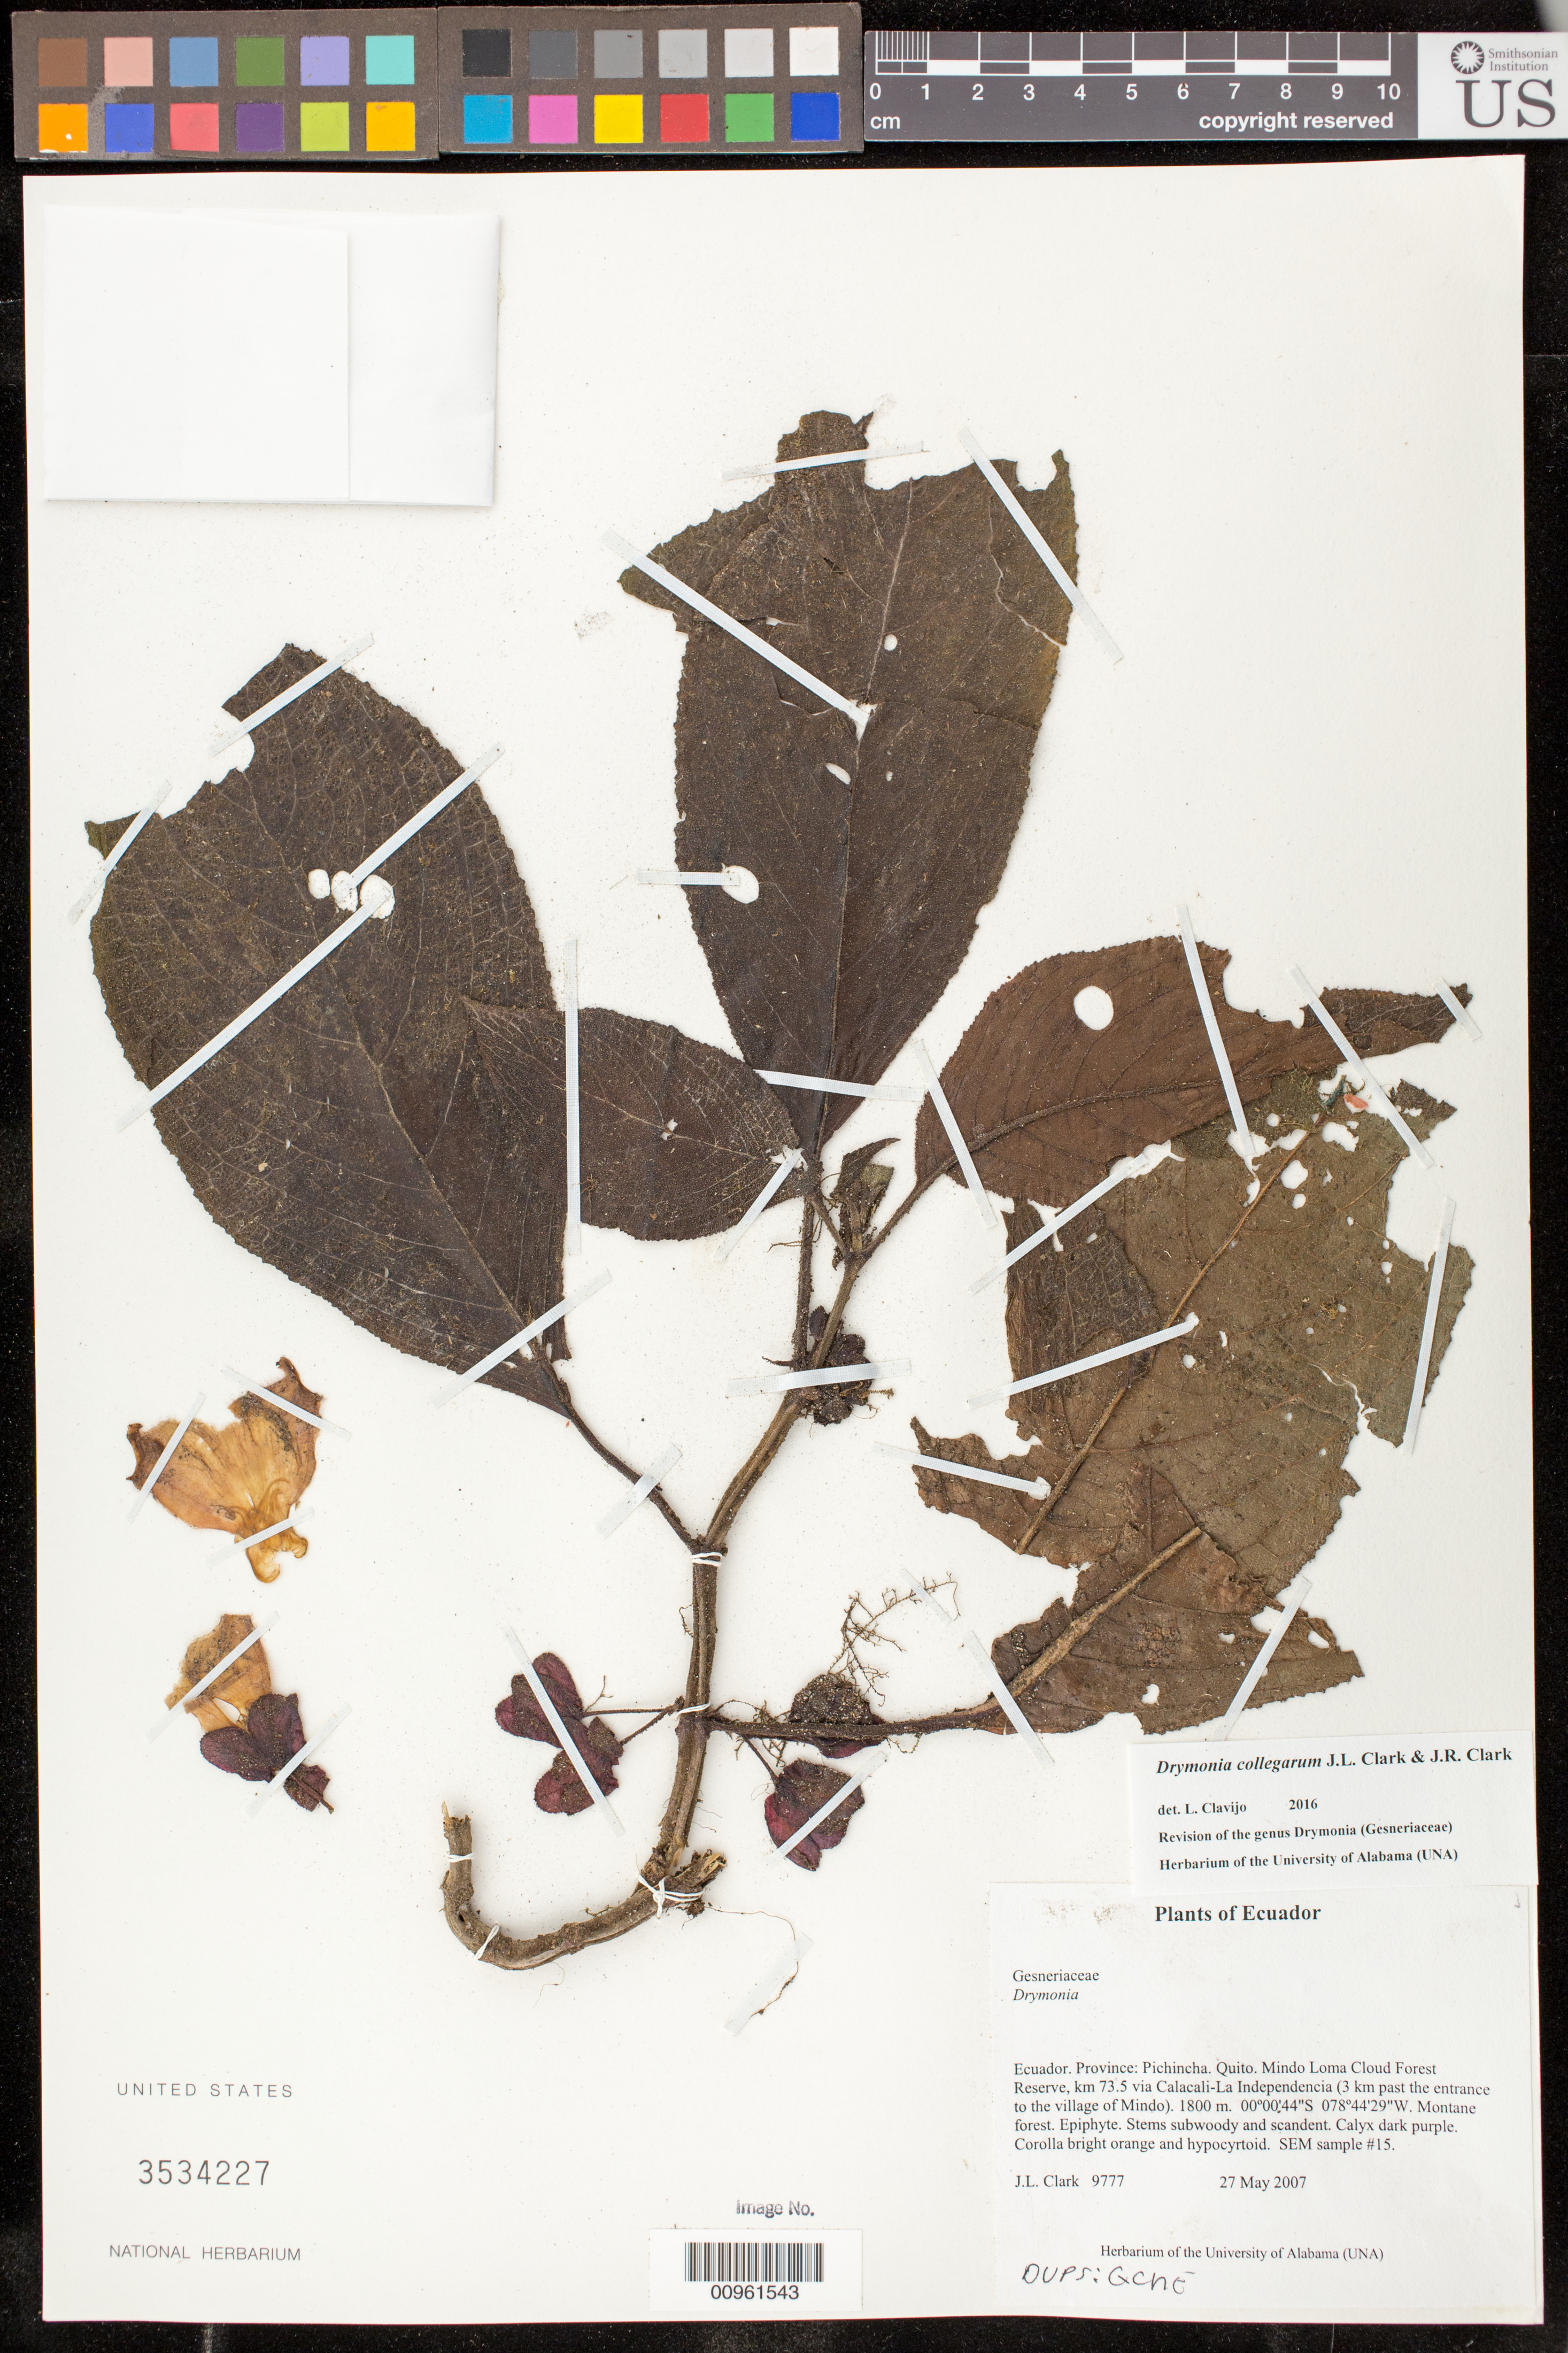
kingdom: Plantae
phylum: Tracheophyta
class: Magnoliopsida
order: Lamiales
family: Gesneriaceae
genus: Drymonia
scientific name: Drymonia collegarum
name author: J.L. Clark & J.R. Clark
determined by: Clavijo, L.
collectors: J. L. Clark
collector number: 9777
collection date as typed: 27 May 2007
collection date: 2007-05-27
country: Ecuador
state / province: Pichincha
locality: Quito. Mindo Loma Cloud Forest Reserve, km 73.5 via Calacali-La Independencia (3 km past the entrance to the village of Mindo)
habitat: Montane forest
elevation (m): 1800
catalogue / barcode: US 3534227